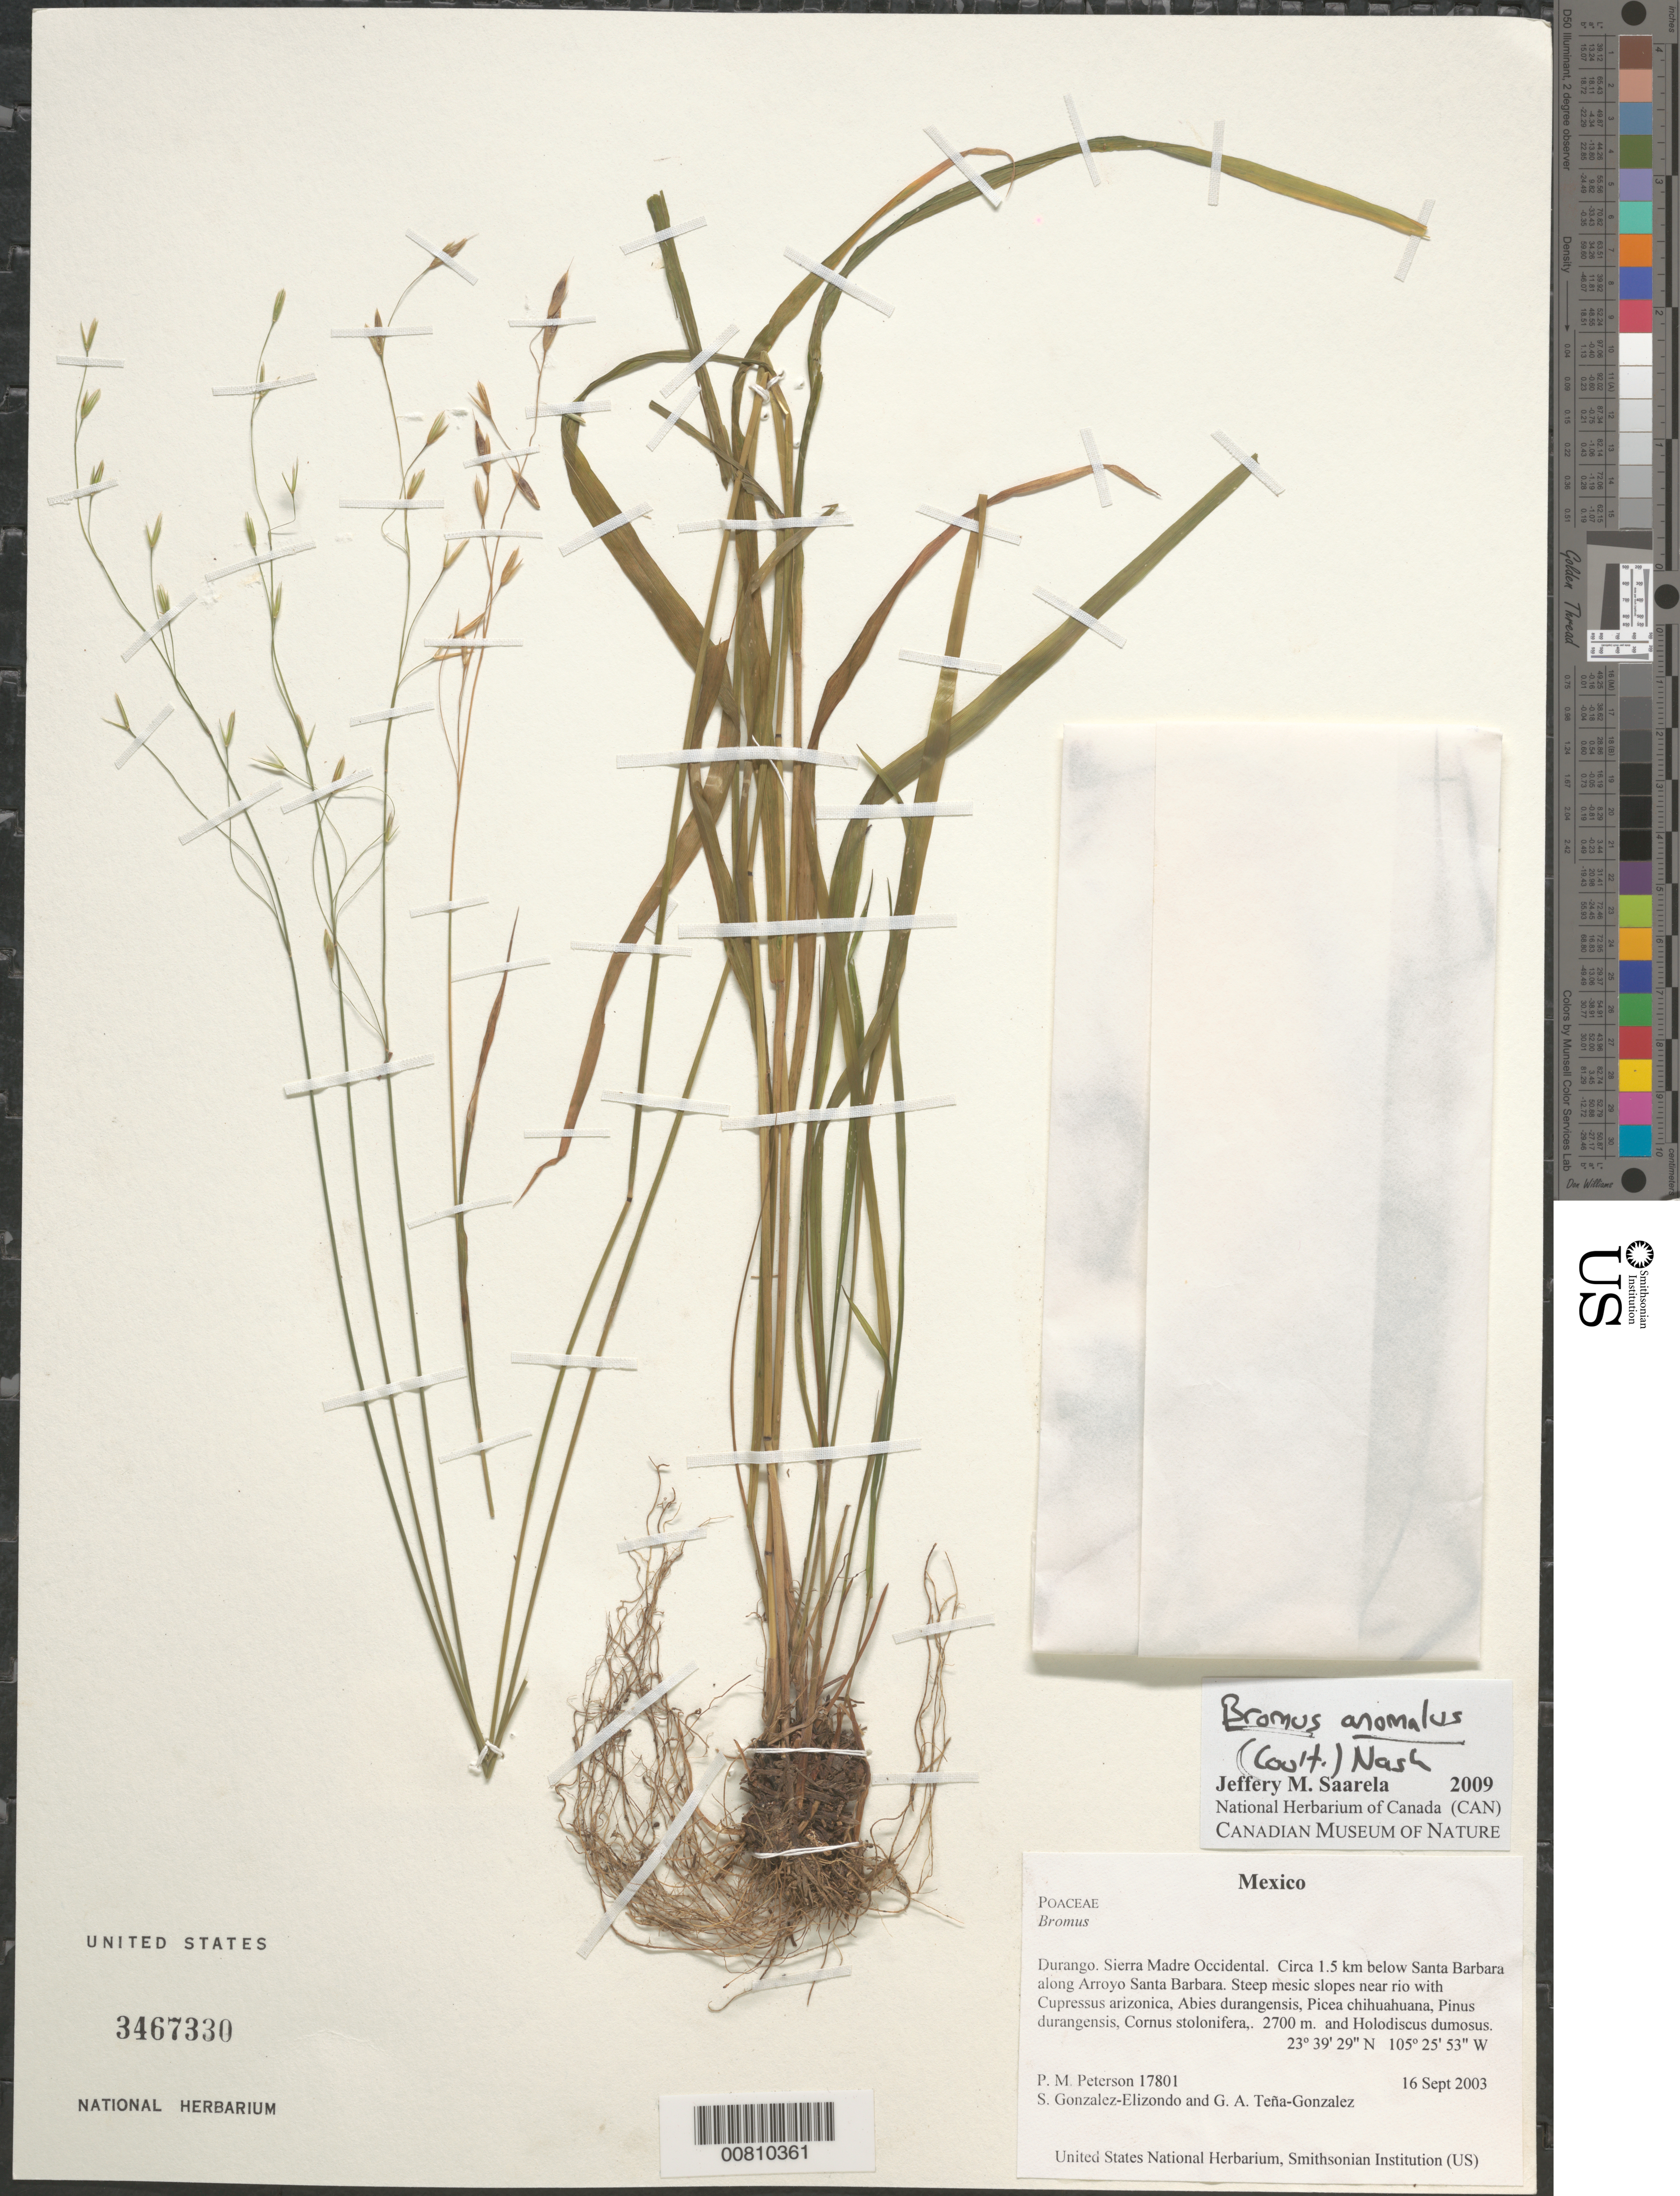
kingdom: Plantae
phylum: Tracheophyta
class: Liliopsida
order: Poales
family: Poaceae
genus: Bromus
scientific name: Bromus anomalus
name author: Rupr. ex E. Fourn.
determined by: Saarela, J. M., (CAN), Canadian Museum of Nature (CANADA)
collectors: P. M. Peterson, M. S. González-Elizondo & G. Teña-Gonzalez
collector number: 17801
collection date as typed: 16 Sep 2003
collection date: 2003-09-16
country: Mexico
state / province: Durango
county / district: Sierra Madre Occidental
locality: Circa 1.5 km below Santa Barbara along Arroyo Santa Barbara. Steep mesic slopes near rio with Cupressus arizonica, Abies durangensis, Picea chihuahuana, Pinus durangensis, Cornus stolonifera,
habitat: and Holodiscus dumosus.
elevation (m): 2700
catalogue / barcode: US 3467330